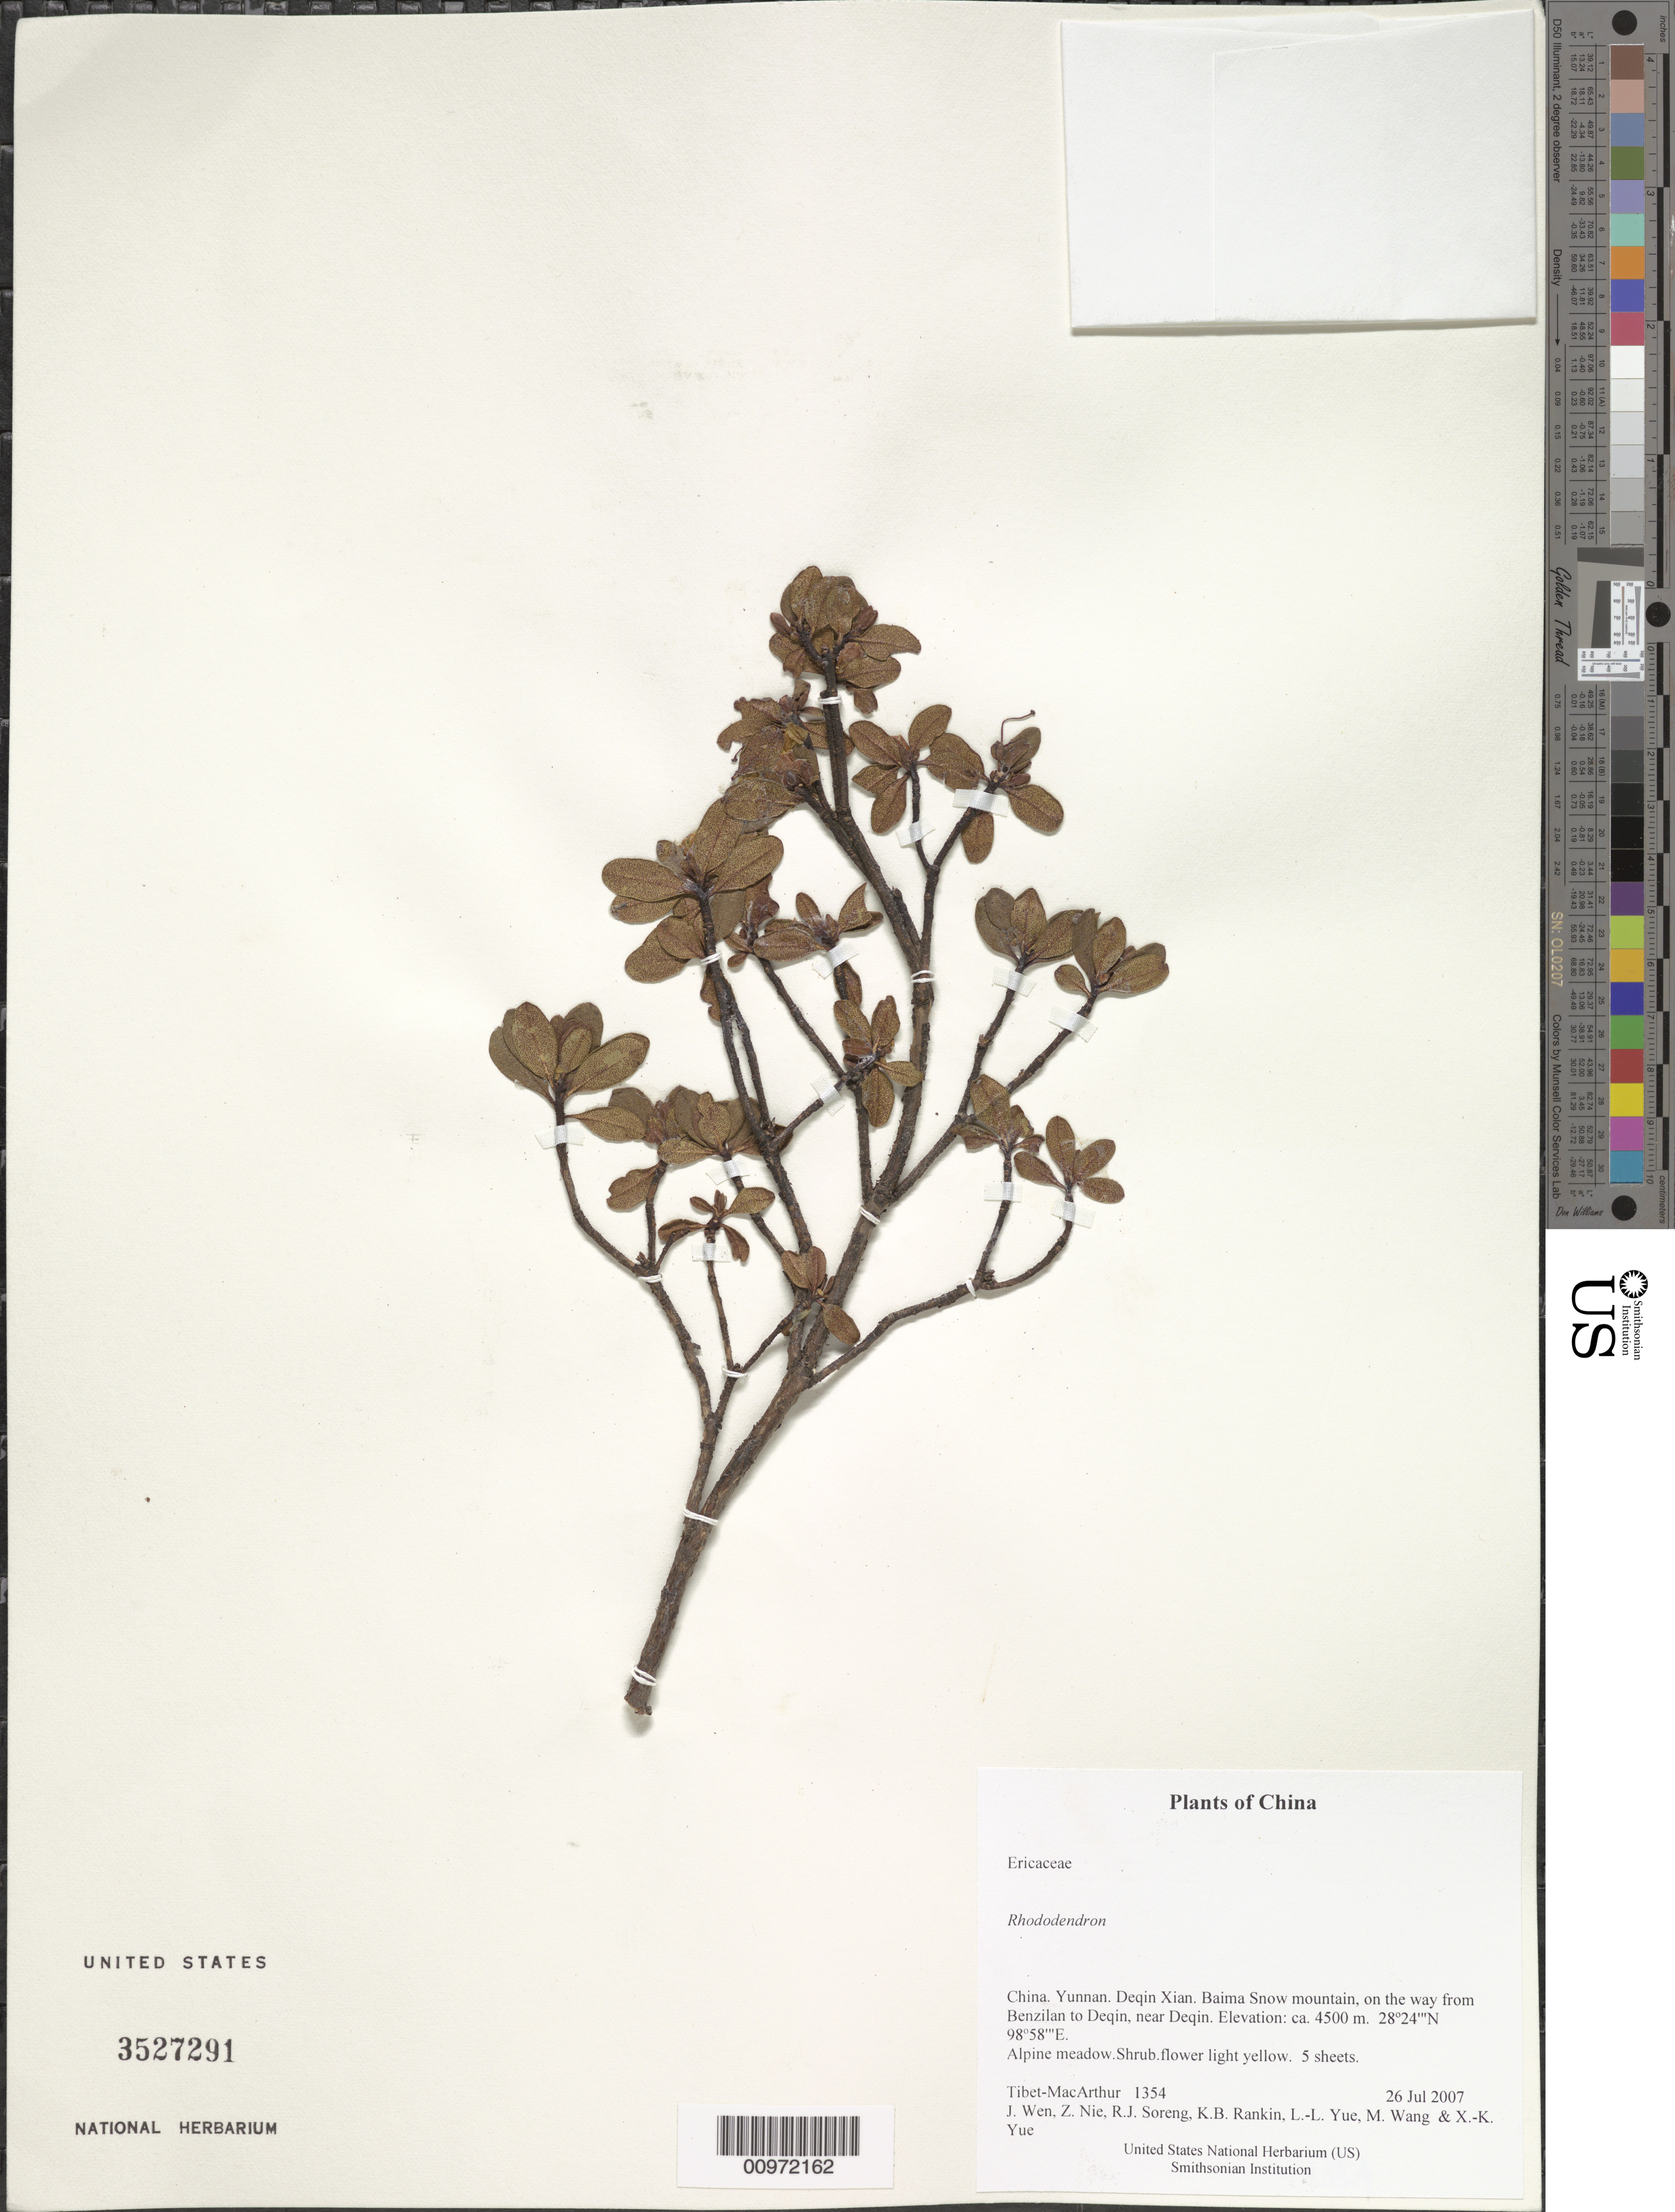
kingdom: Plantae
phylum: Tracheophyta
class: Magnoliopsida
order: Ericales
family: Ericaceae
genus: Rhododendron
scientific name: Rhododendron sp.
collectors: Tibet-MacArthur, J. Wen, Z. Nie, R. J. Soreng, K. Rankin, L. Yue, M. Wang & X. Yue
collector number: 1354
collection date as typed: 26 Jul 2007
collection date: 2007-07-26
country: China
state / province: Yunnan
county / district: Deqin Xian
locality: Baima Snow mountain, on the way from Benzilan to Deqin, near Deqin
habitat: Alpine meadow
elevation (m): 4500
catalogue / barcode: US 3527291